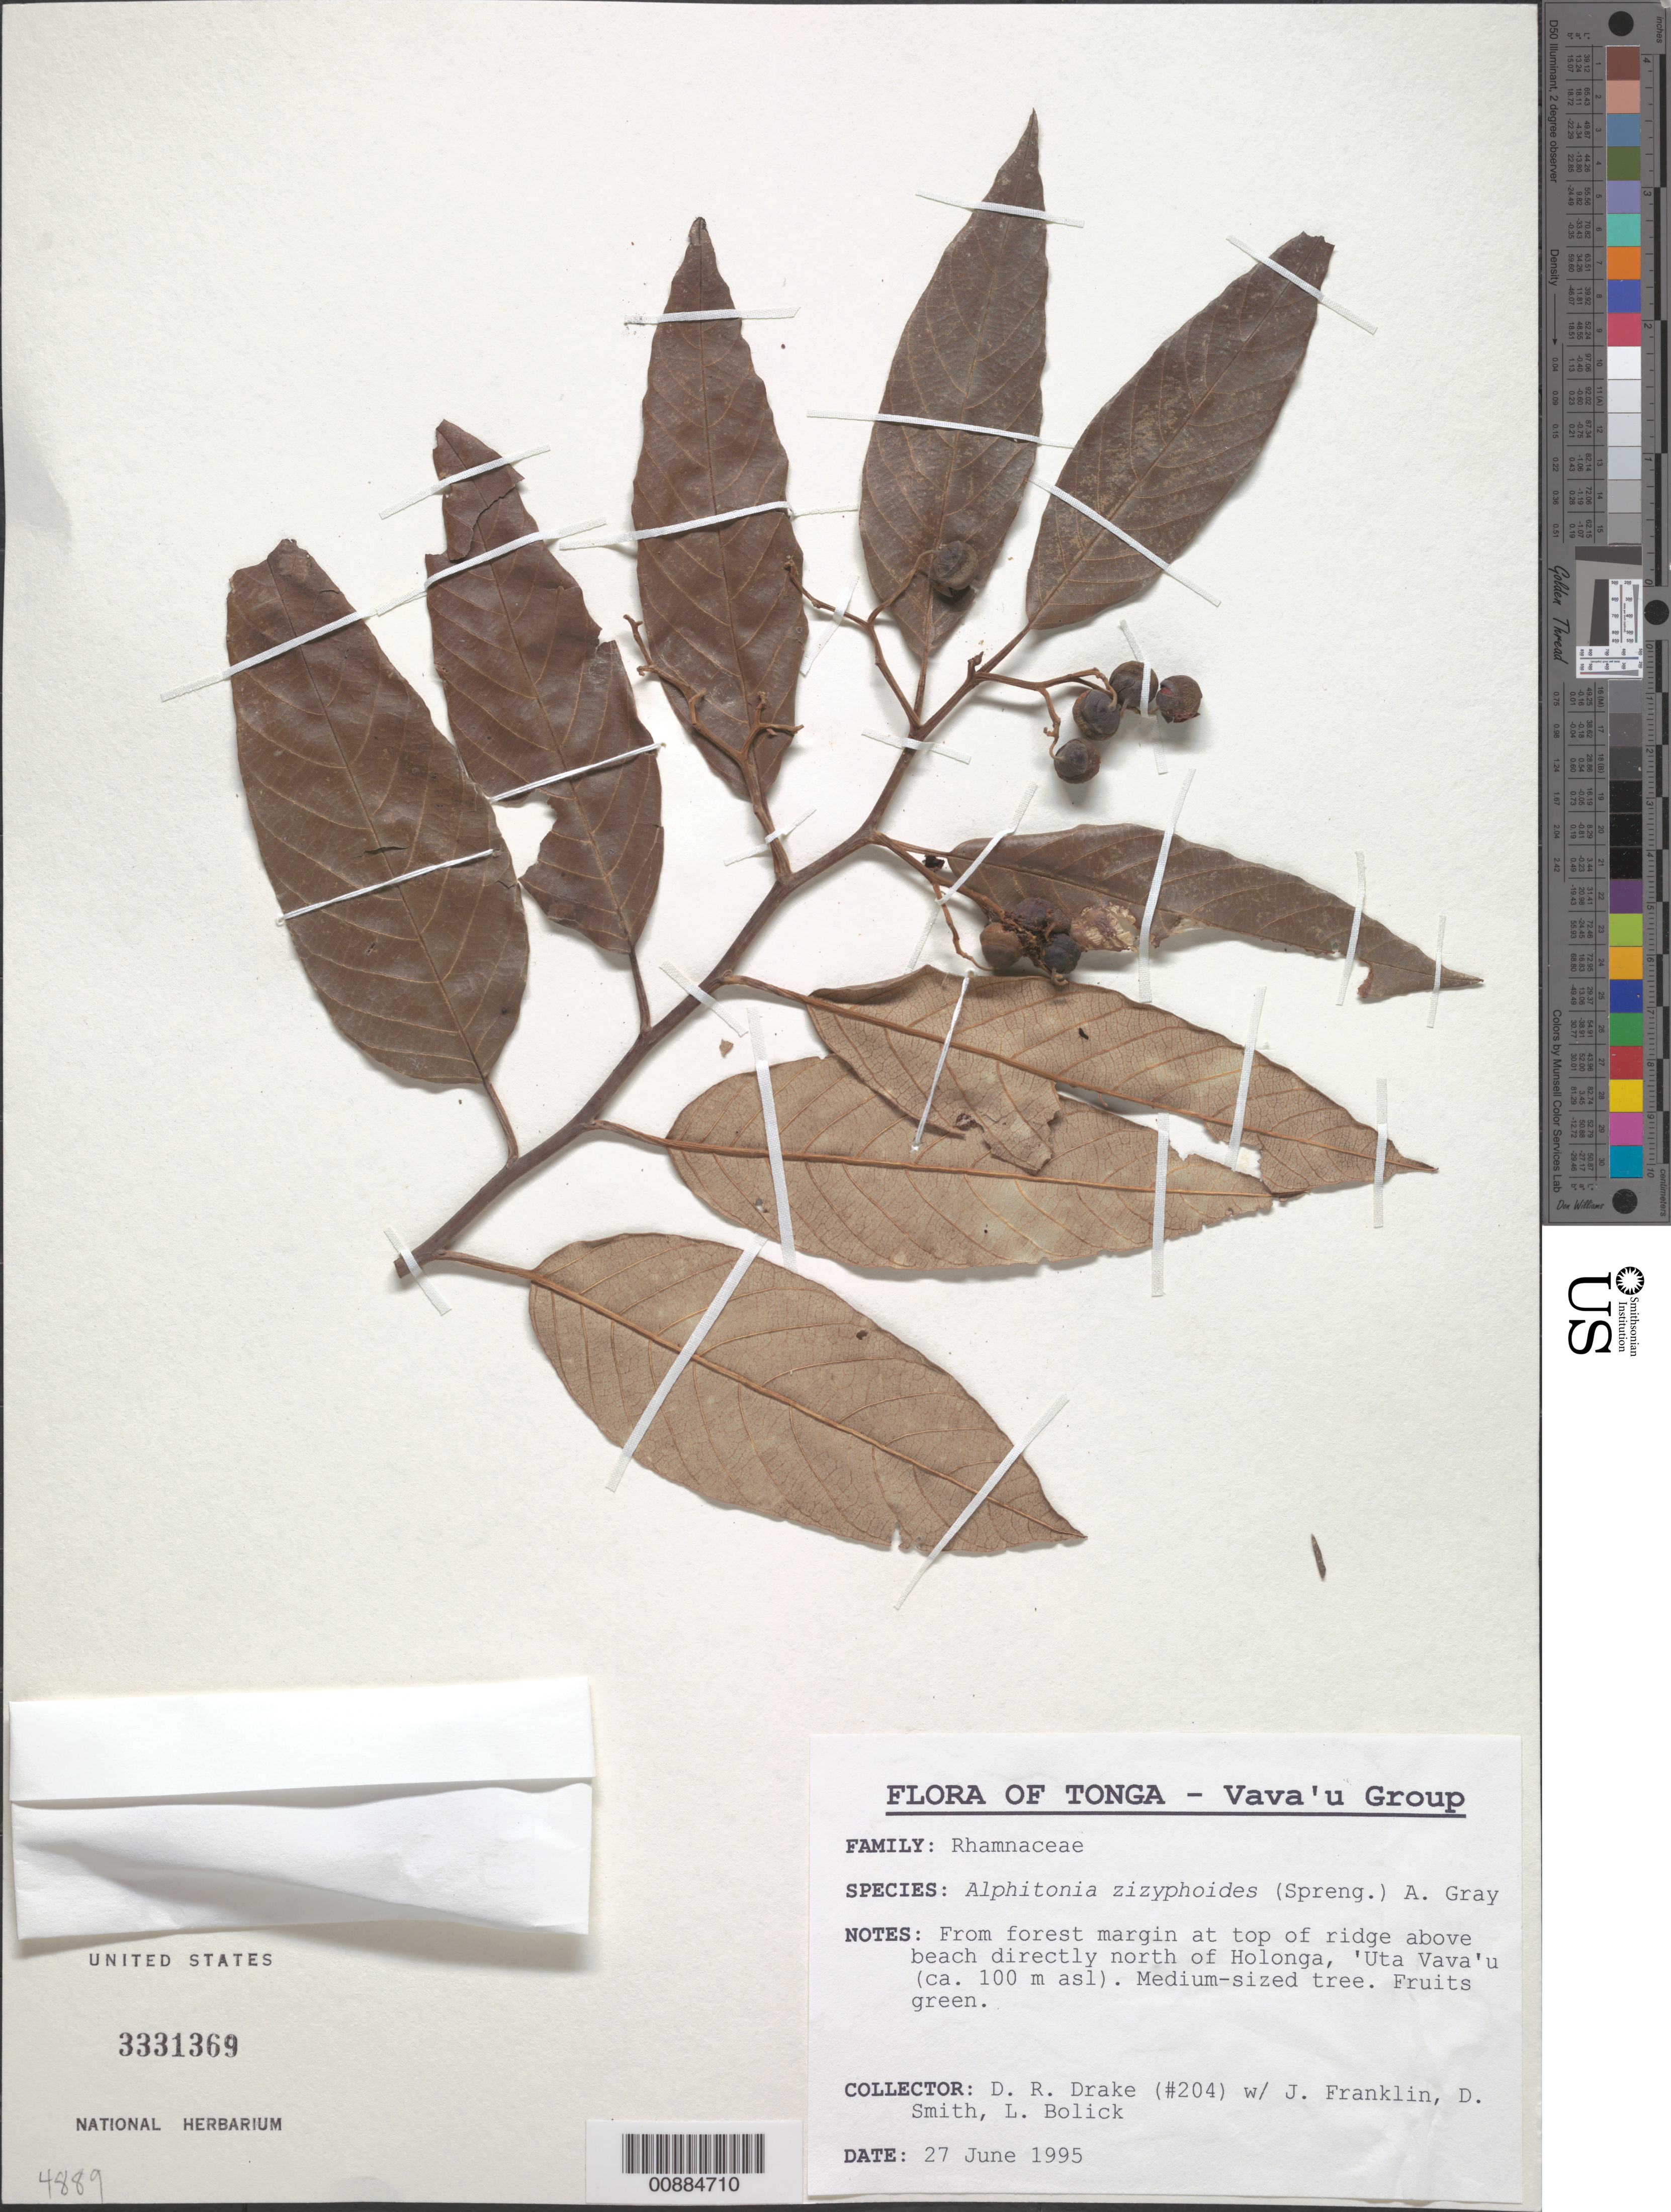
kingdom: Plantae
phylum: Tracheophyta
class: Magnoliopsida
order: Rosales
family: Rhamnaceae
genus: Alphitonia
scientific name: Alphitonia zizyphoides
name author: (Sol. ex Spreng.) A. Gray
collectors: D.R. Drake, J. Franklin, D. Smith & L. Bolick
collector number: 204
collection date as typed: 27 Jun 1995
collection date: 1995-06-27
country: Tonga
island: Vava'u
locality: Forest margin at top of ridge above beach directly north of Holanga.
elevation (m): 100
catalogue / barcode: US 3331369